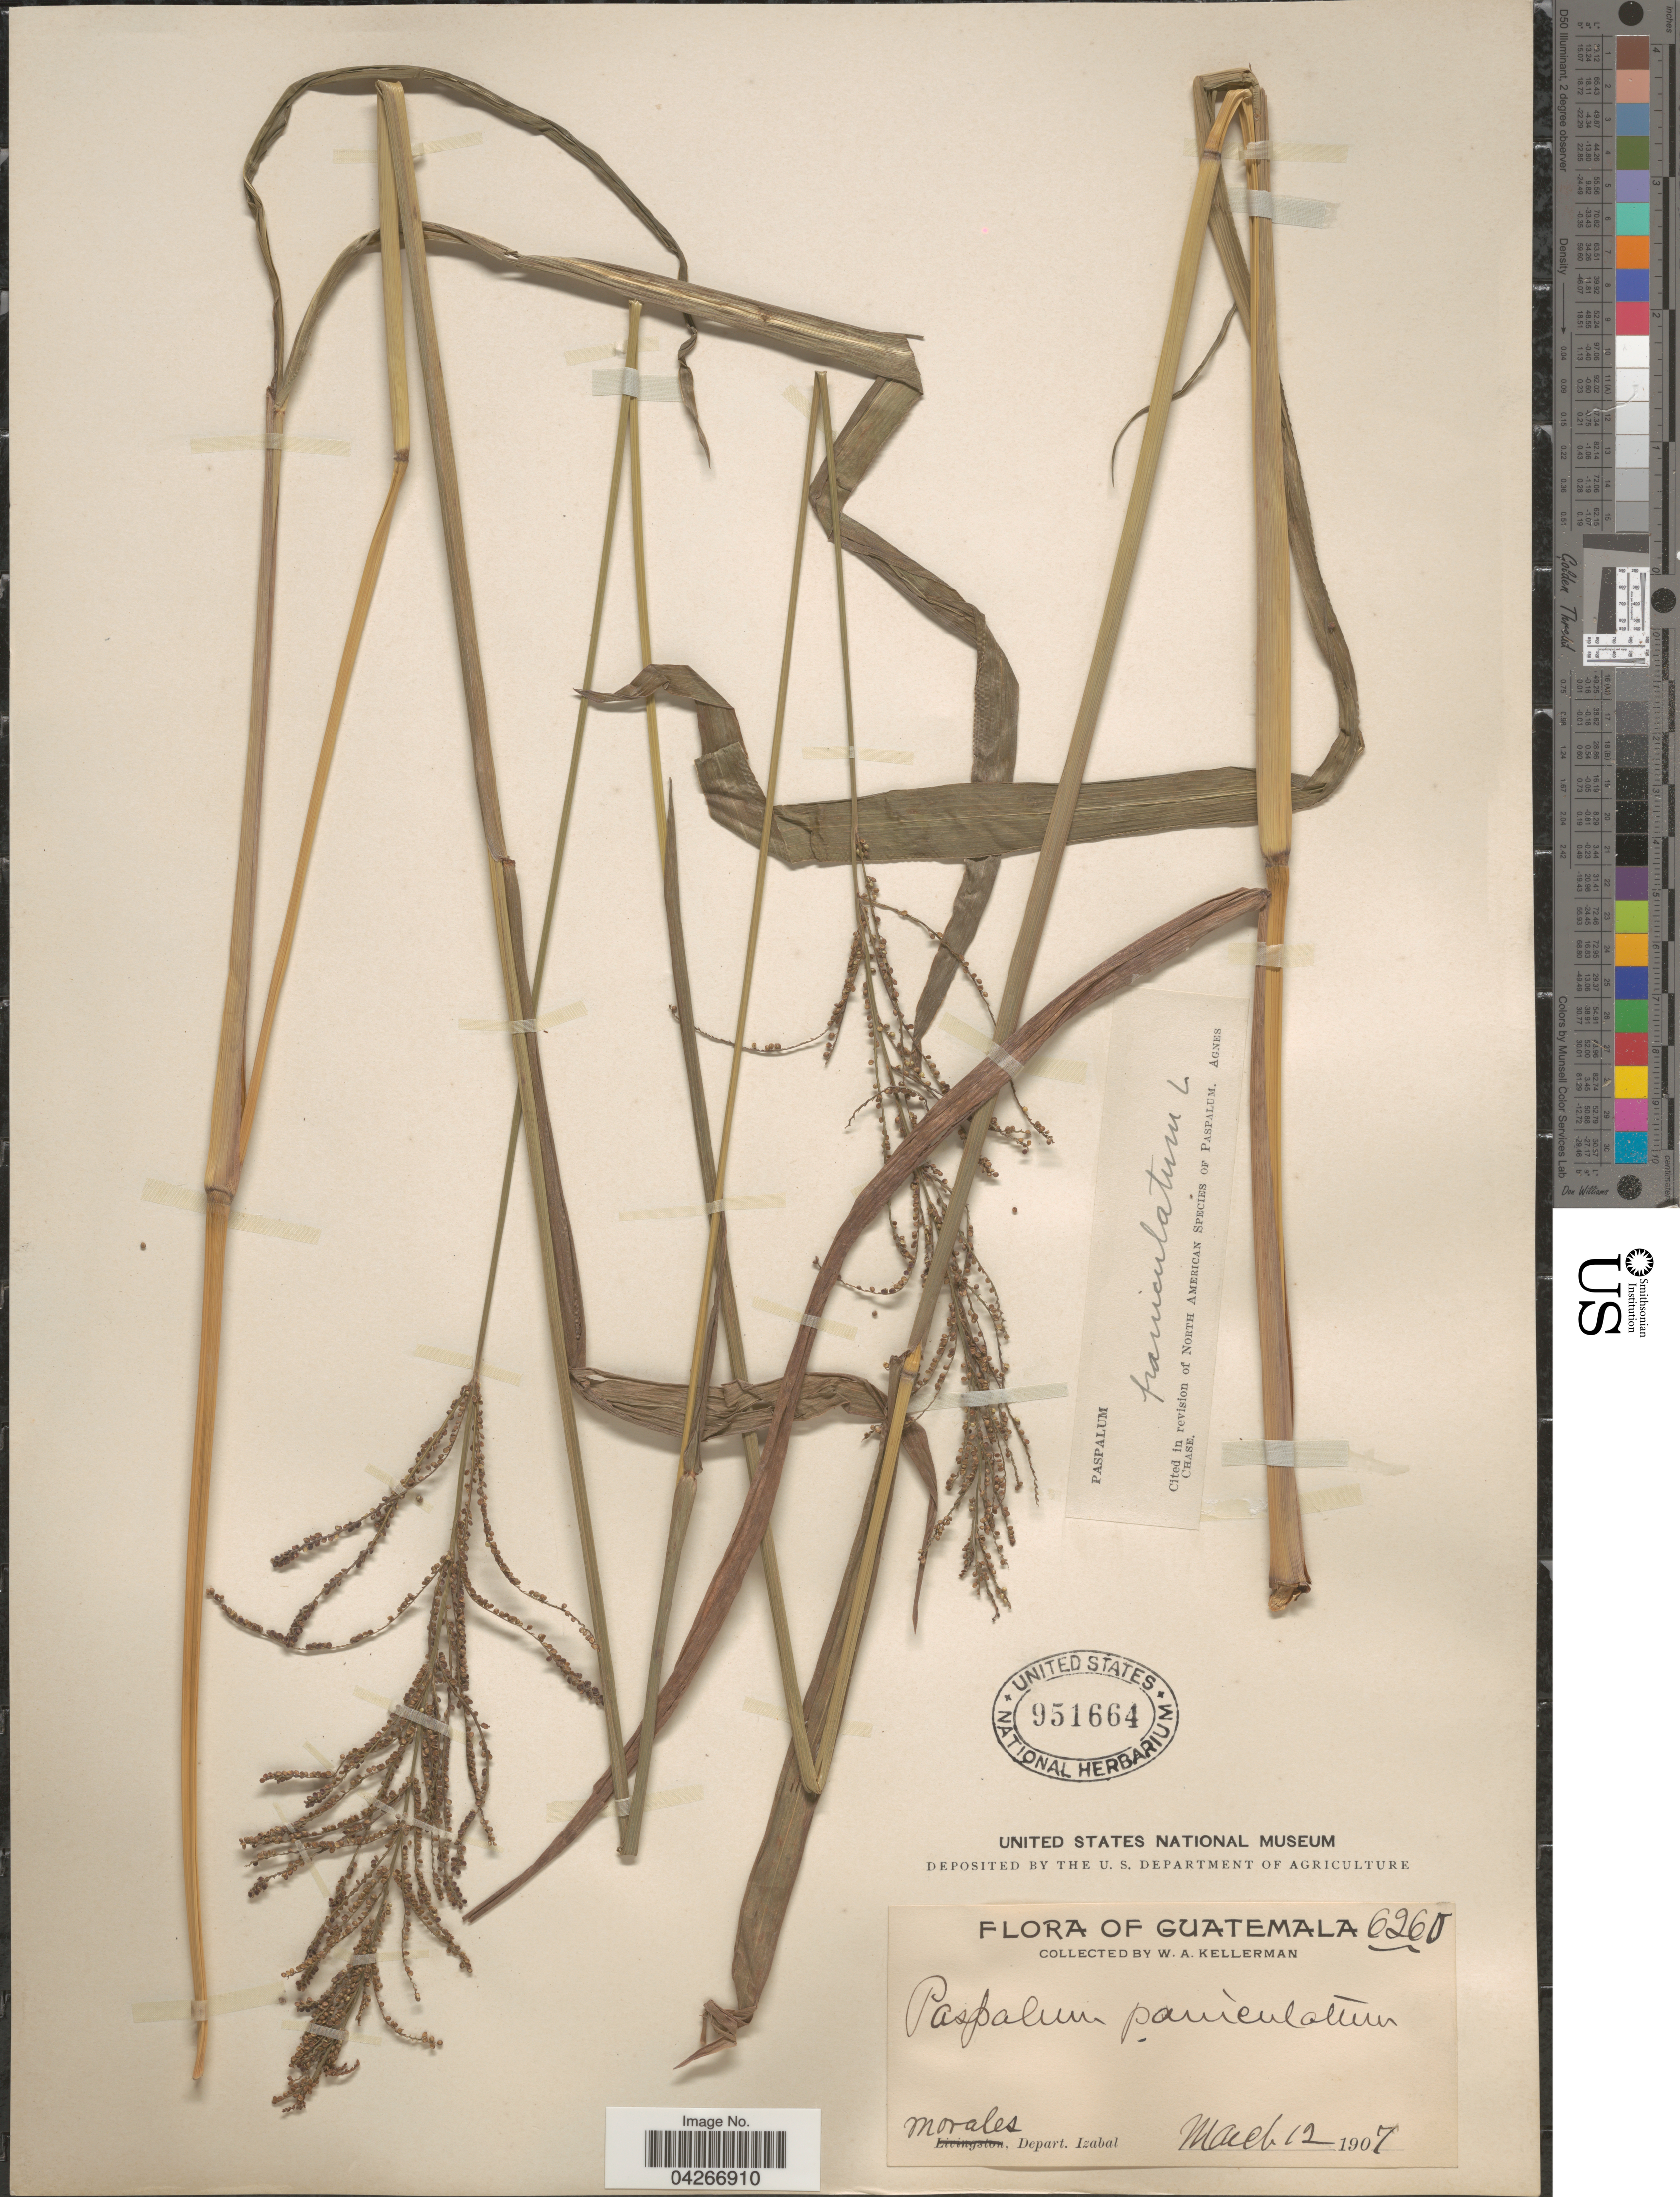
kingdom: Plantae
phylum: Tracheophyta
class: Liliopsida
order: Poales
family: Poaceae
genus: Paspalum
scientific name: Paspalum paniculatum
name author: L.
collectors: W. Kellerman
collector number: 6260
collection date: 1907-03-12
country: Guatemala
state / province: Izabal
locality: Morales, Depart. Izabal.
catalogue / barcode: US 951664